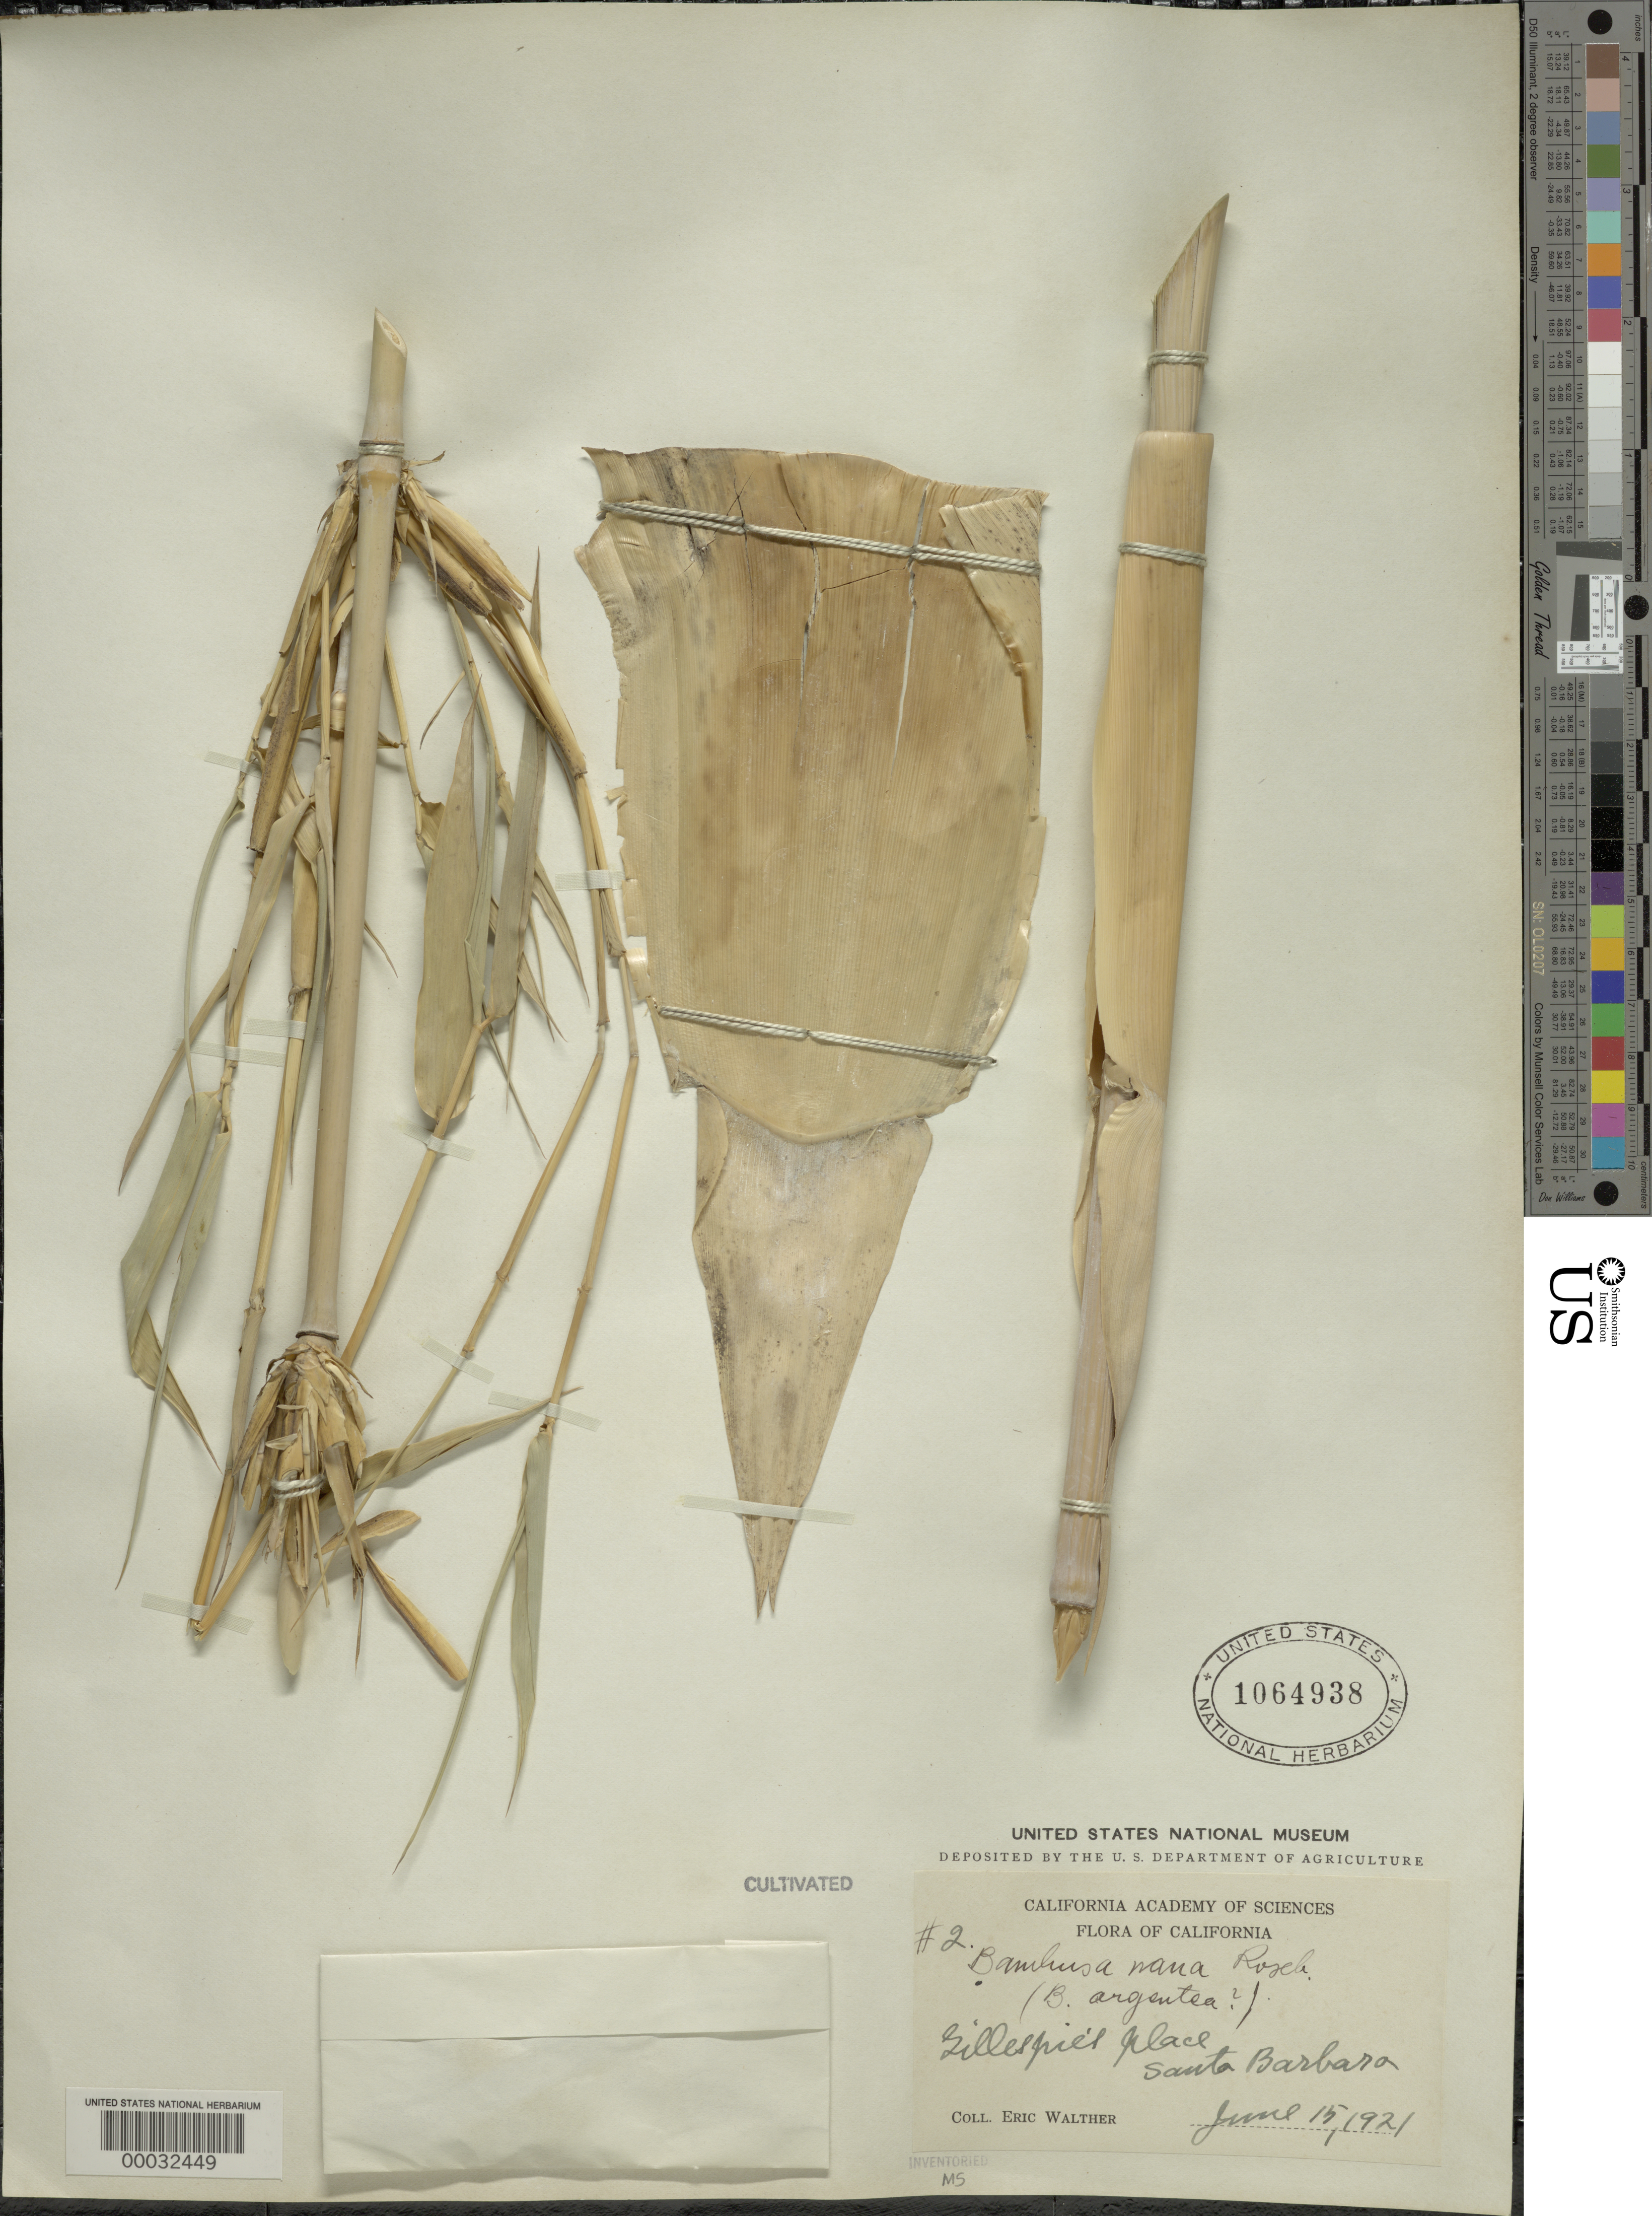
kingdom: Plantae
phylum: Tracheophyta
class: Liliopsida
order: Poales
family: Poaceae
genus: Bambusa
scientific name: Bambusa multiplex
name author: (Lour.) Raeusch. ex Schult. & Schult. f.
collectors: E. Walther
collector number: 2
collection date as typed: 15 Jun 1921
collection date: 1921-06-15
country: United States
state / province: California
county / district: Santa Barbara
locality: Santa barbara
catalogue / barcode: US 1064938